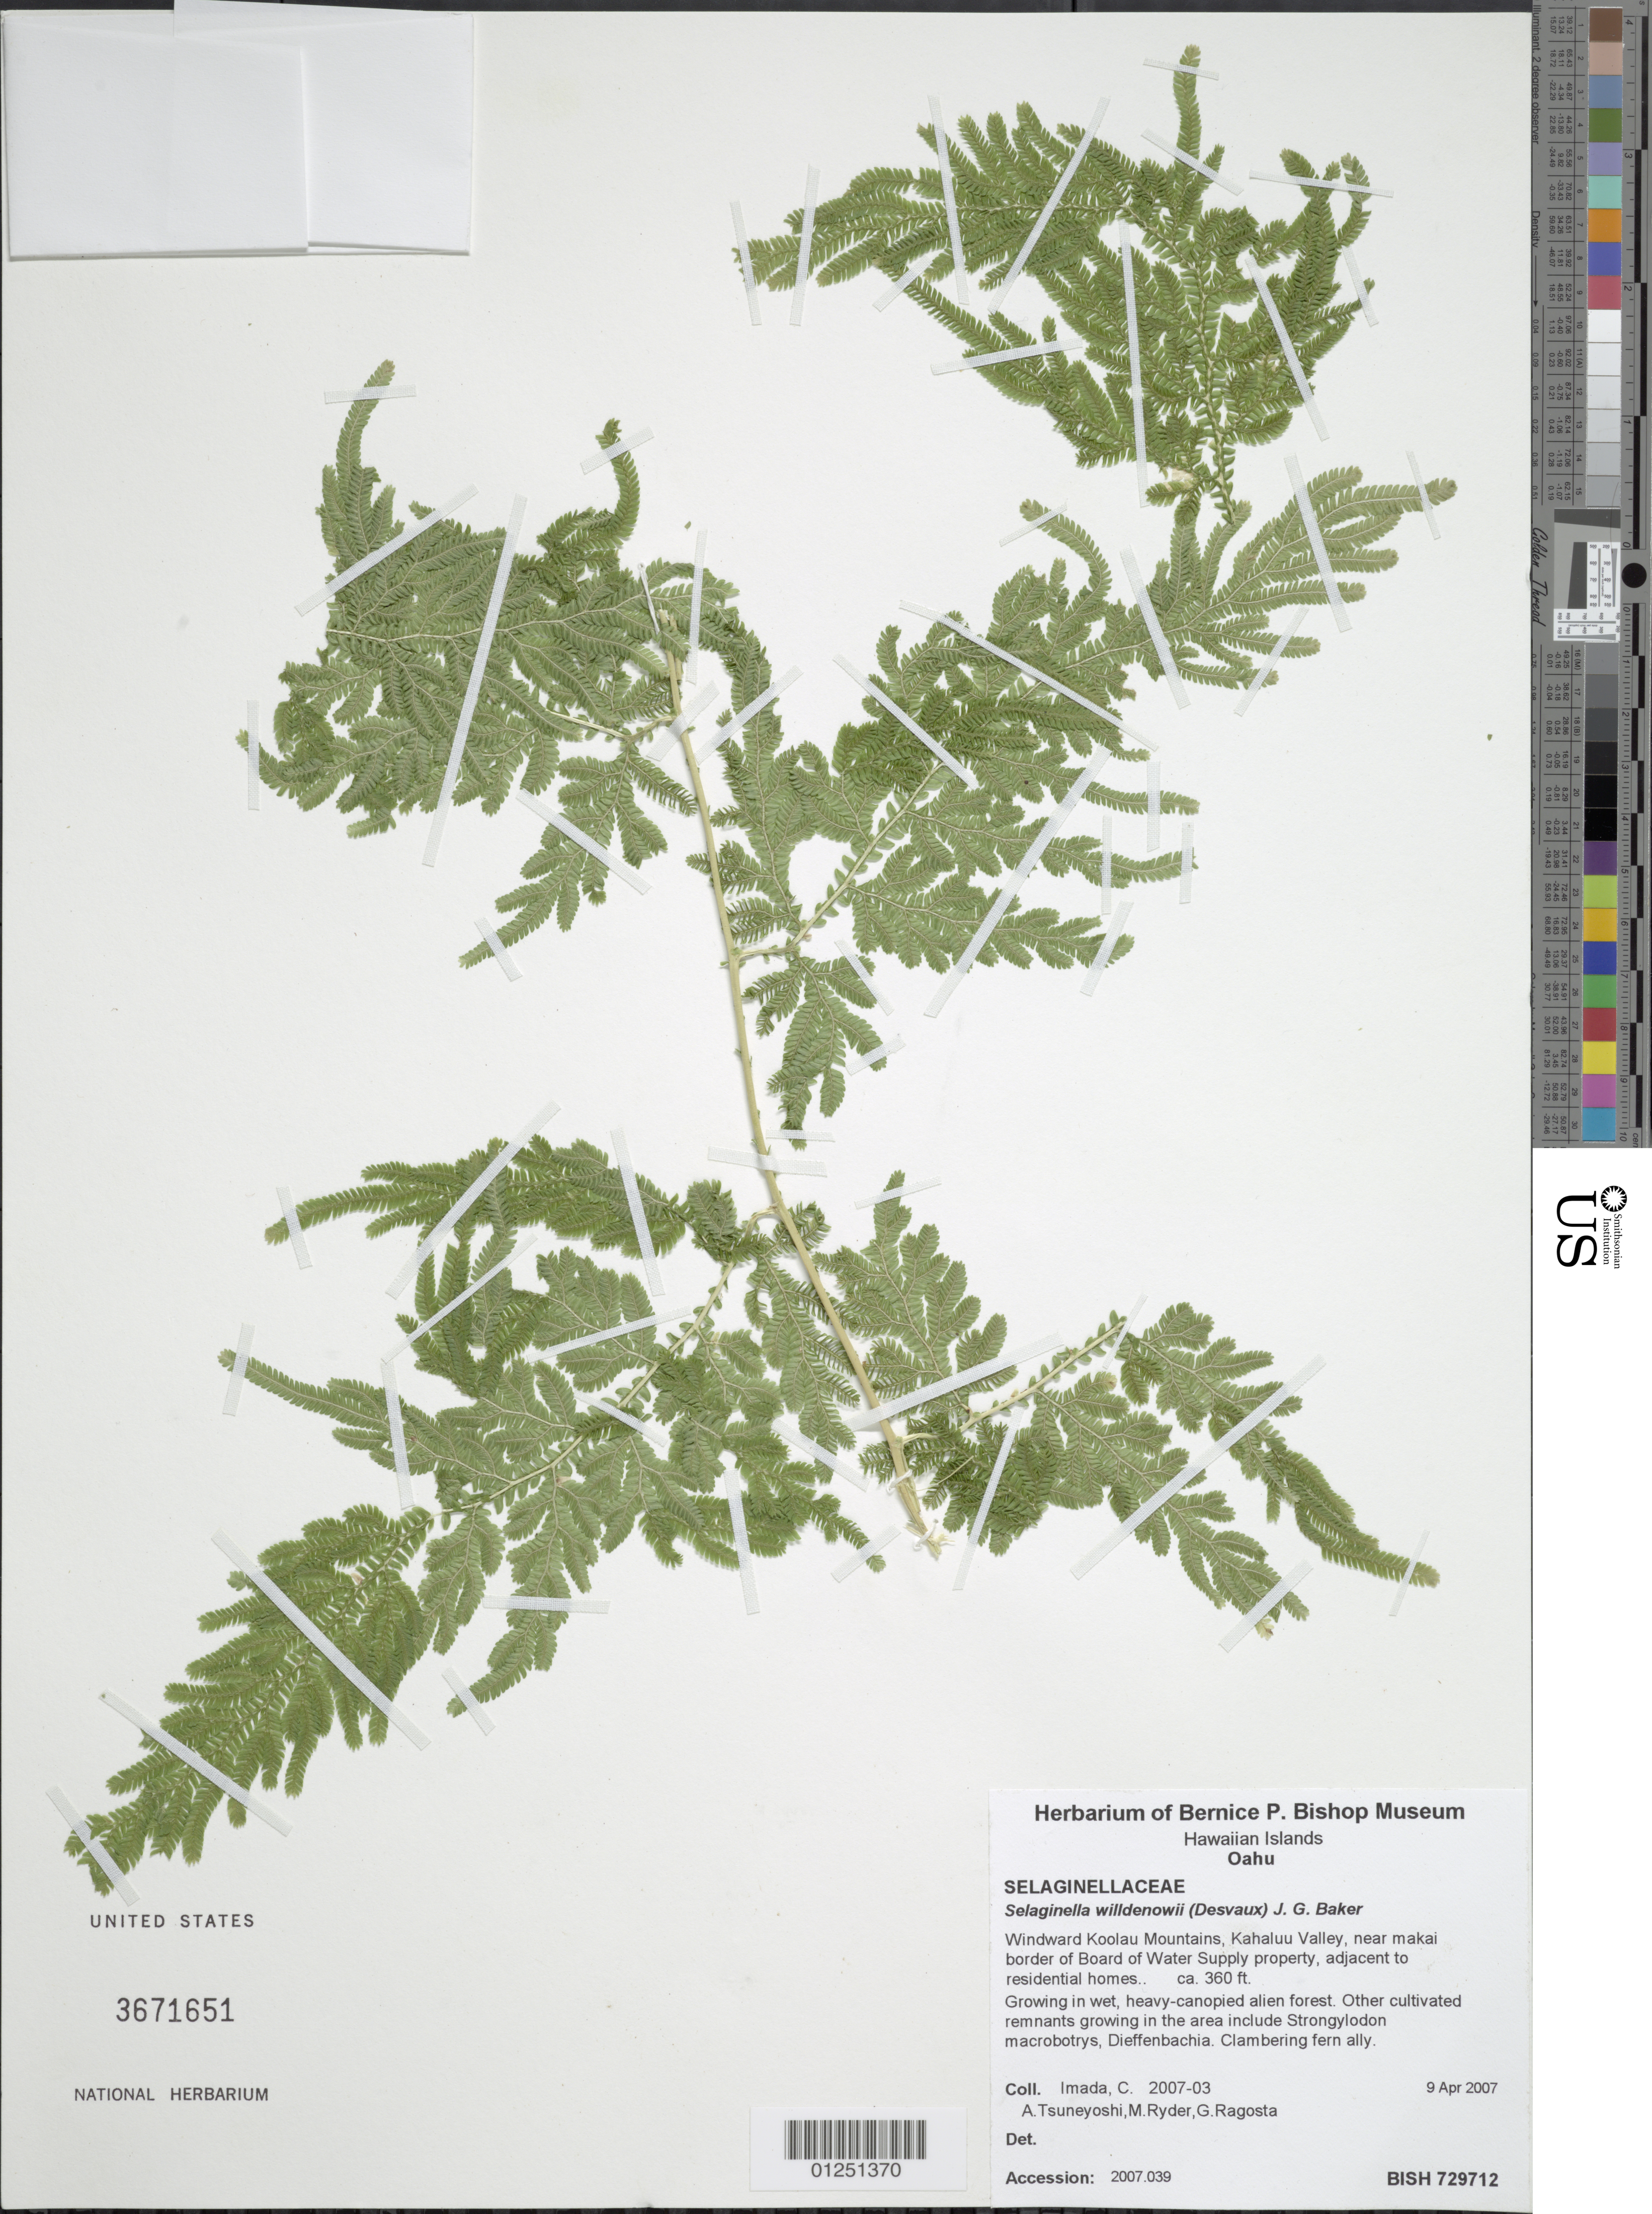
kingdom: Plantae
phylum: Tracheophyta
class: Lycopodiopsida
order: Selaginellales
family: Selaginellaceae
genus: Selaginella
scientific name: Selaginella willdenowii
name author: (Desv. ex Poir.) Baker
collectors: C. Imada, A. Tsuneyoshi, M. Ryder & G. Ragosta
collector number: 2007-03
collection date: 2007-04-09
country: United States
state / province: Hawaii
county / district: Honolulu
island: Oahu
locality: Windward Koolau Mountains, Kahaluu Valley, near makai border of Board of Water Supply property, adjacent to residential homes.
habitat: Wet, heavy-canopied alien forest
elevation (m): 110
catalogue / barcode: US 3671651